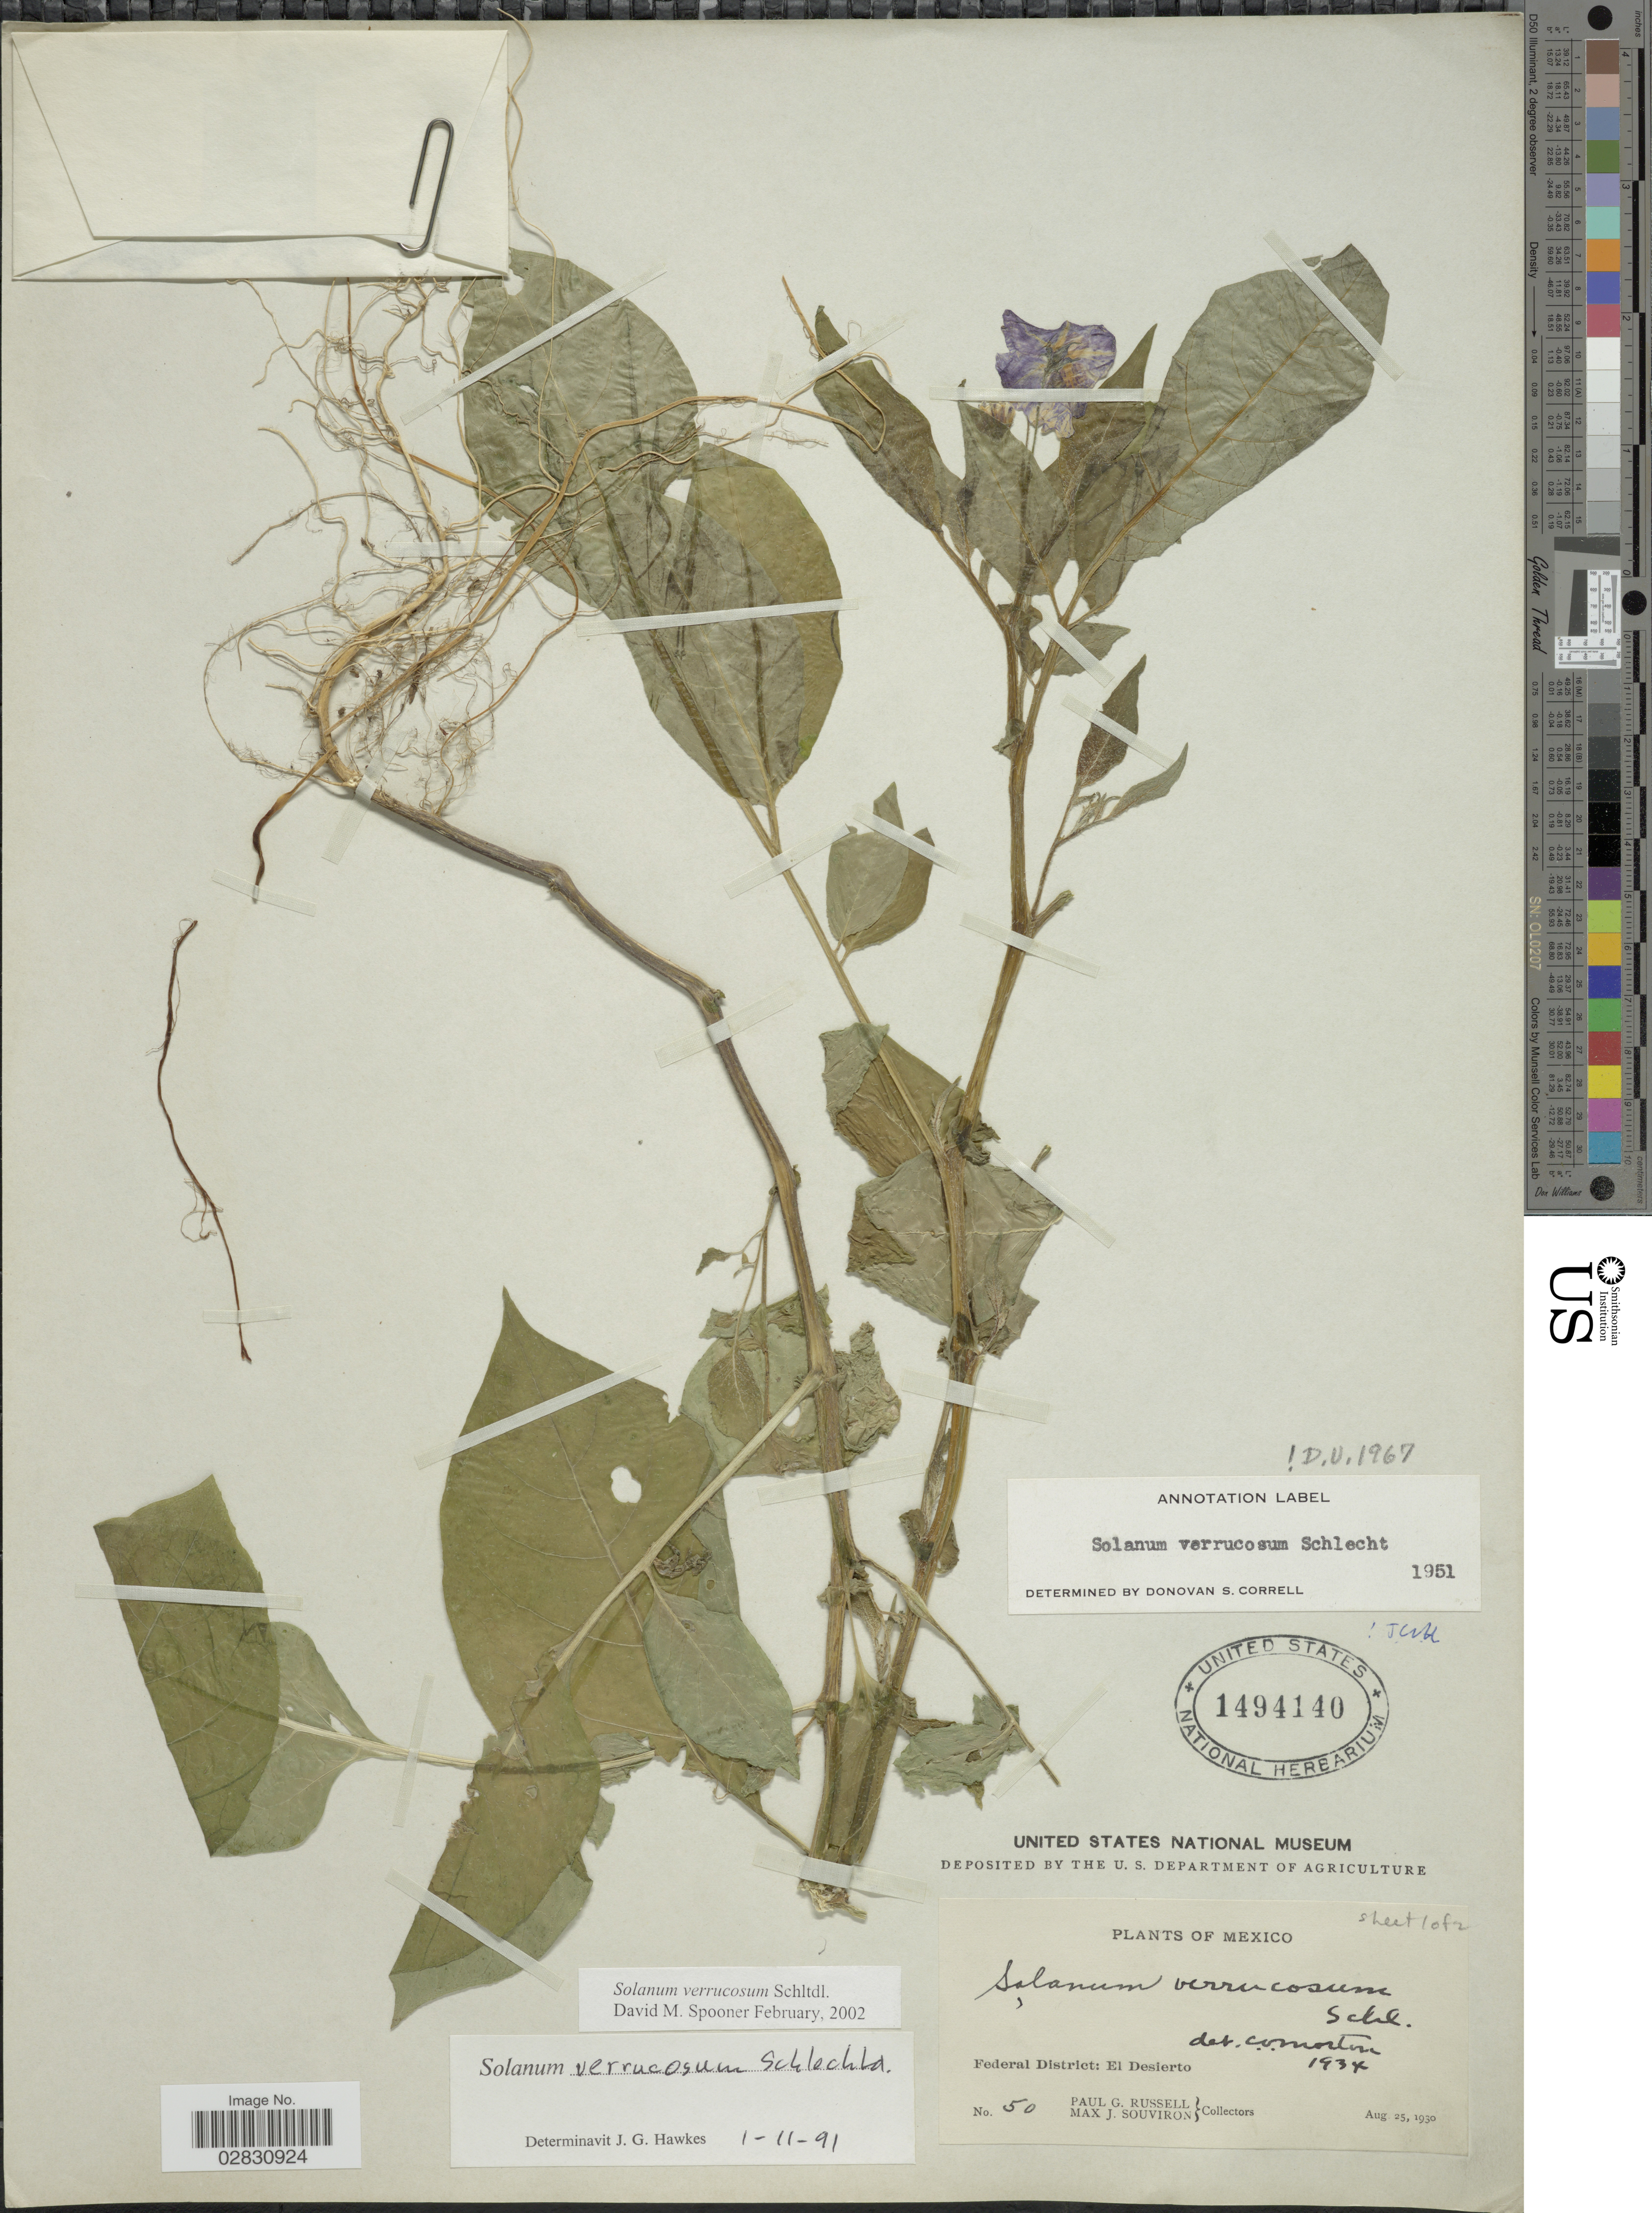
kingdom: Plantae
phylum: Tracheophyta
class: Magnoliopsida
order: Solanales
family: Solanaceae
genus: Solanum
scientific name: Solanum verrucosum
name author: Schltdl.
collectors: P. G. Russell & M. J. Souviron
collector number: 50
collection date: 1930-08-25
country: Mexico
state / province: Distrito Federal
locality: Federal District: El Desierto.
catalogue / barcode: US 1494140